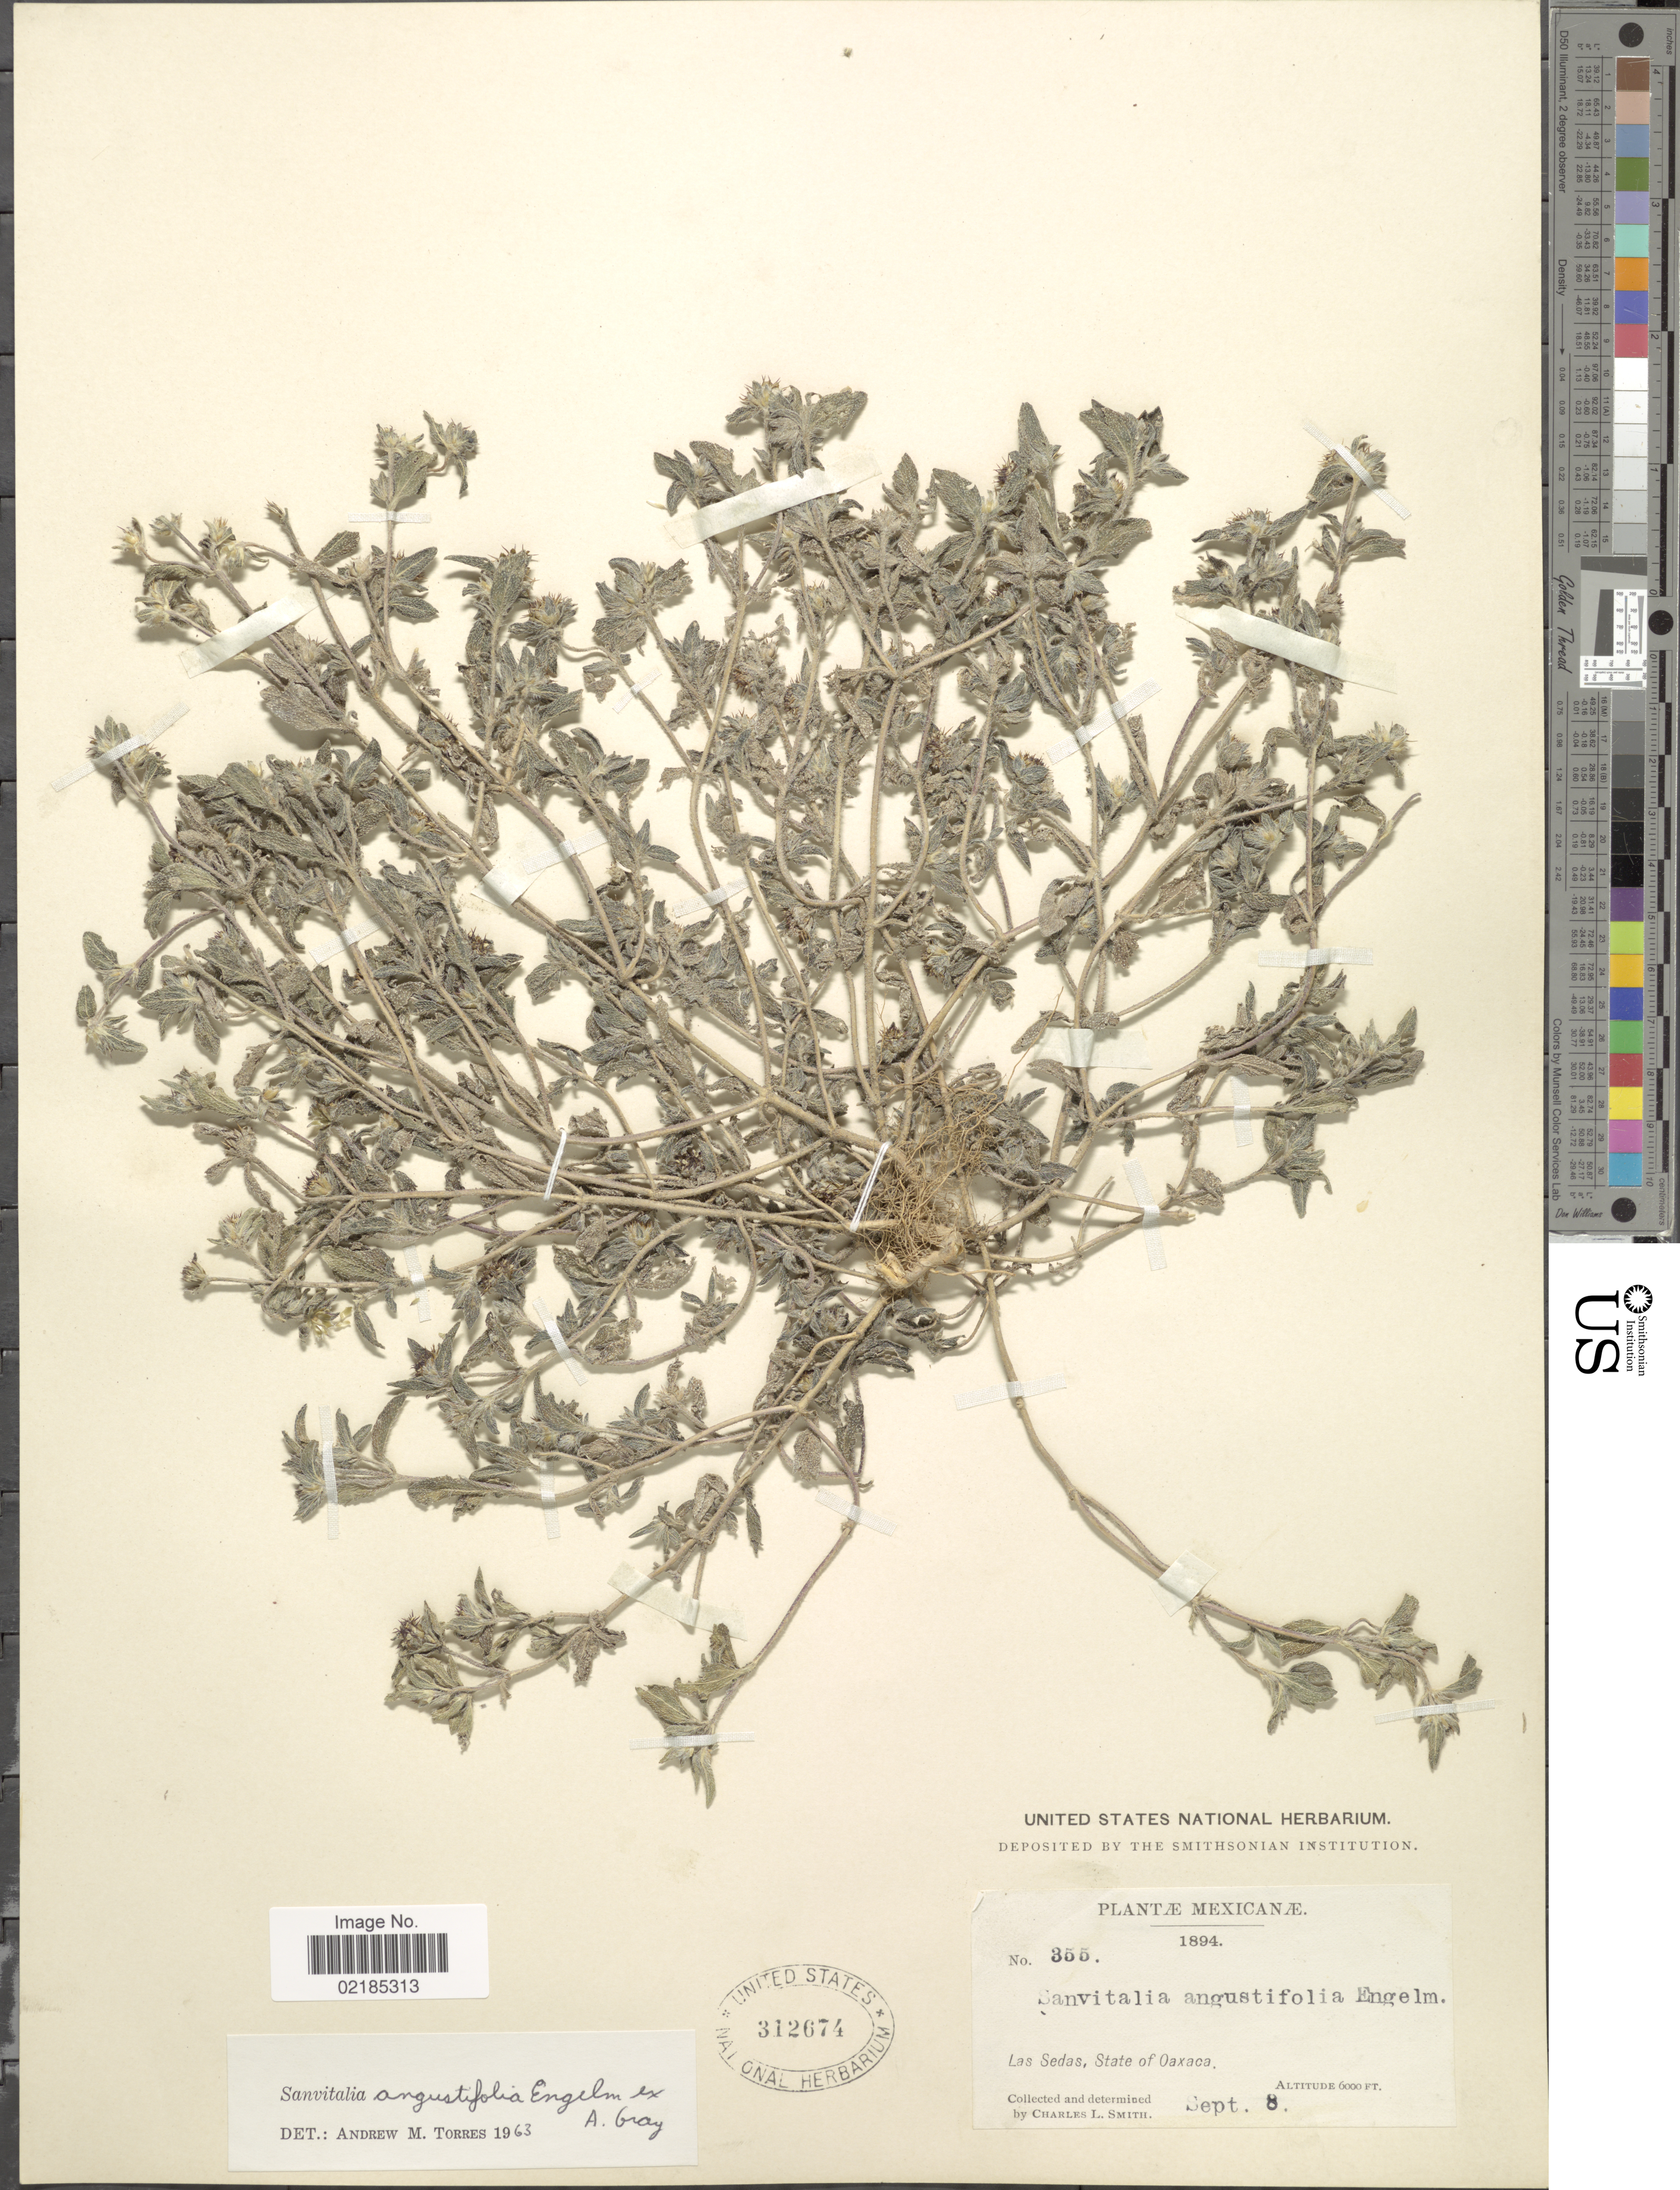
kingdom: Plantae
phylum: Tracheophyta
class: Magnoliopsida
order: Asterales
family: Asteraceae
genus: Sanvitalia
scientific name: Sanvitalia angustifolia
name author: Engelm. ex A. Gray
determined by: Skibicki, Samuel V.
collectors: C. L. Smith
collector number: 355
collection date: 1894-09-08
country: Mexico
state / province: Oaxaca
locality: Las Sedas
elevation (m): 1829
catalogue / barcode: US 312674